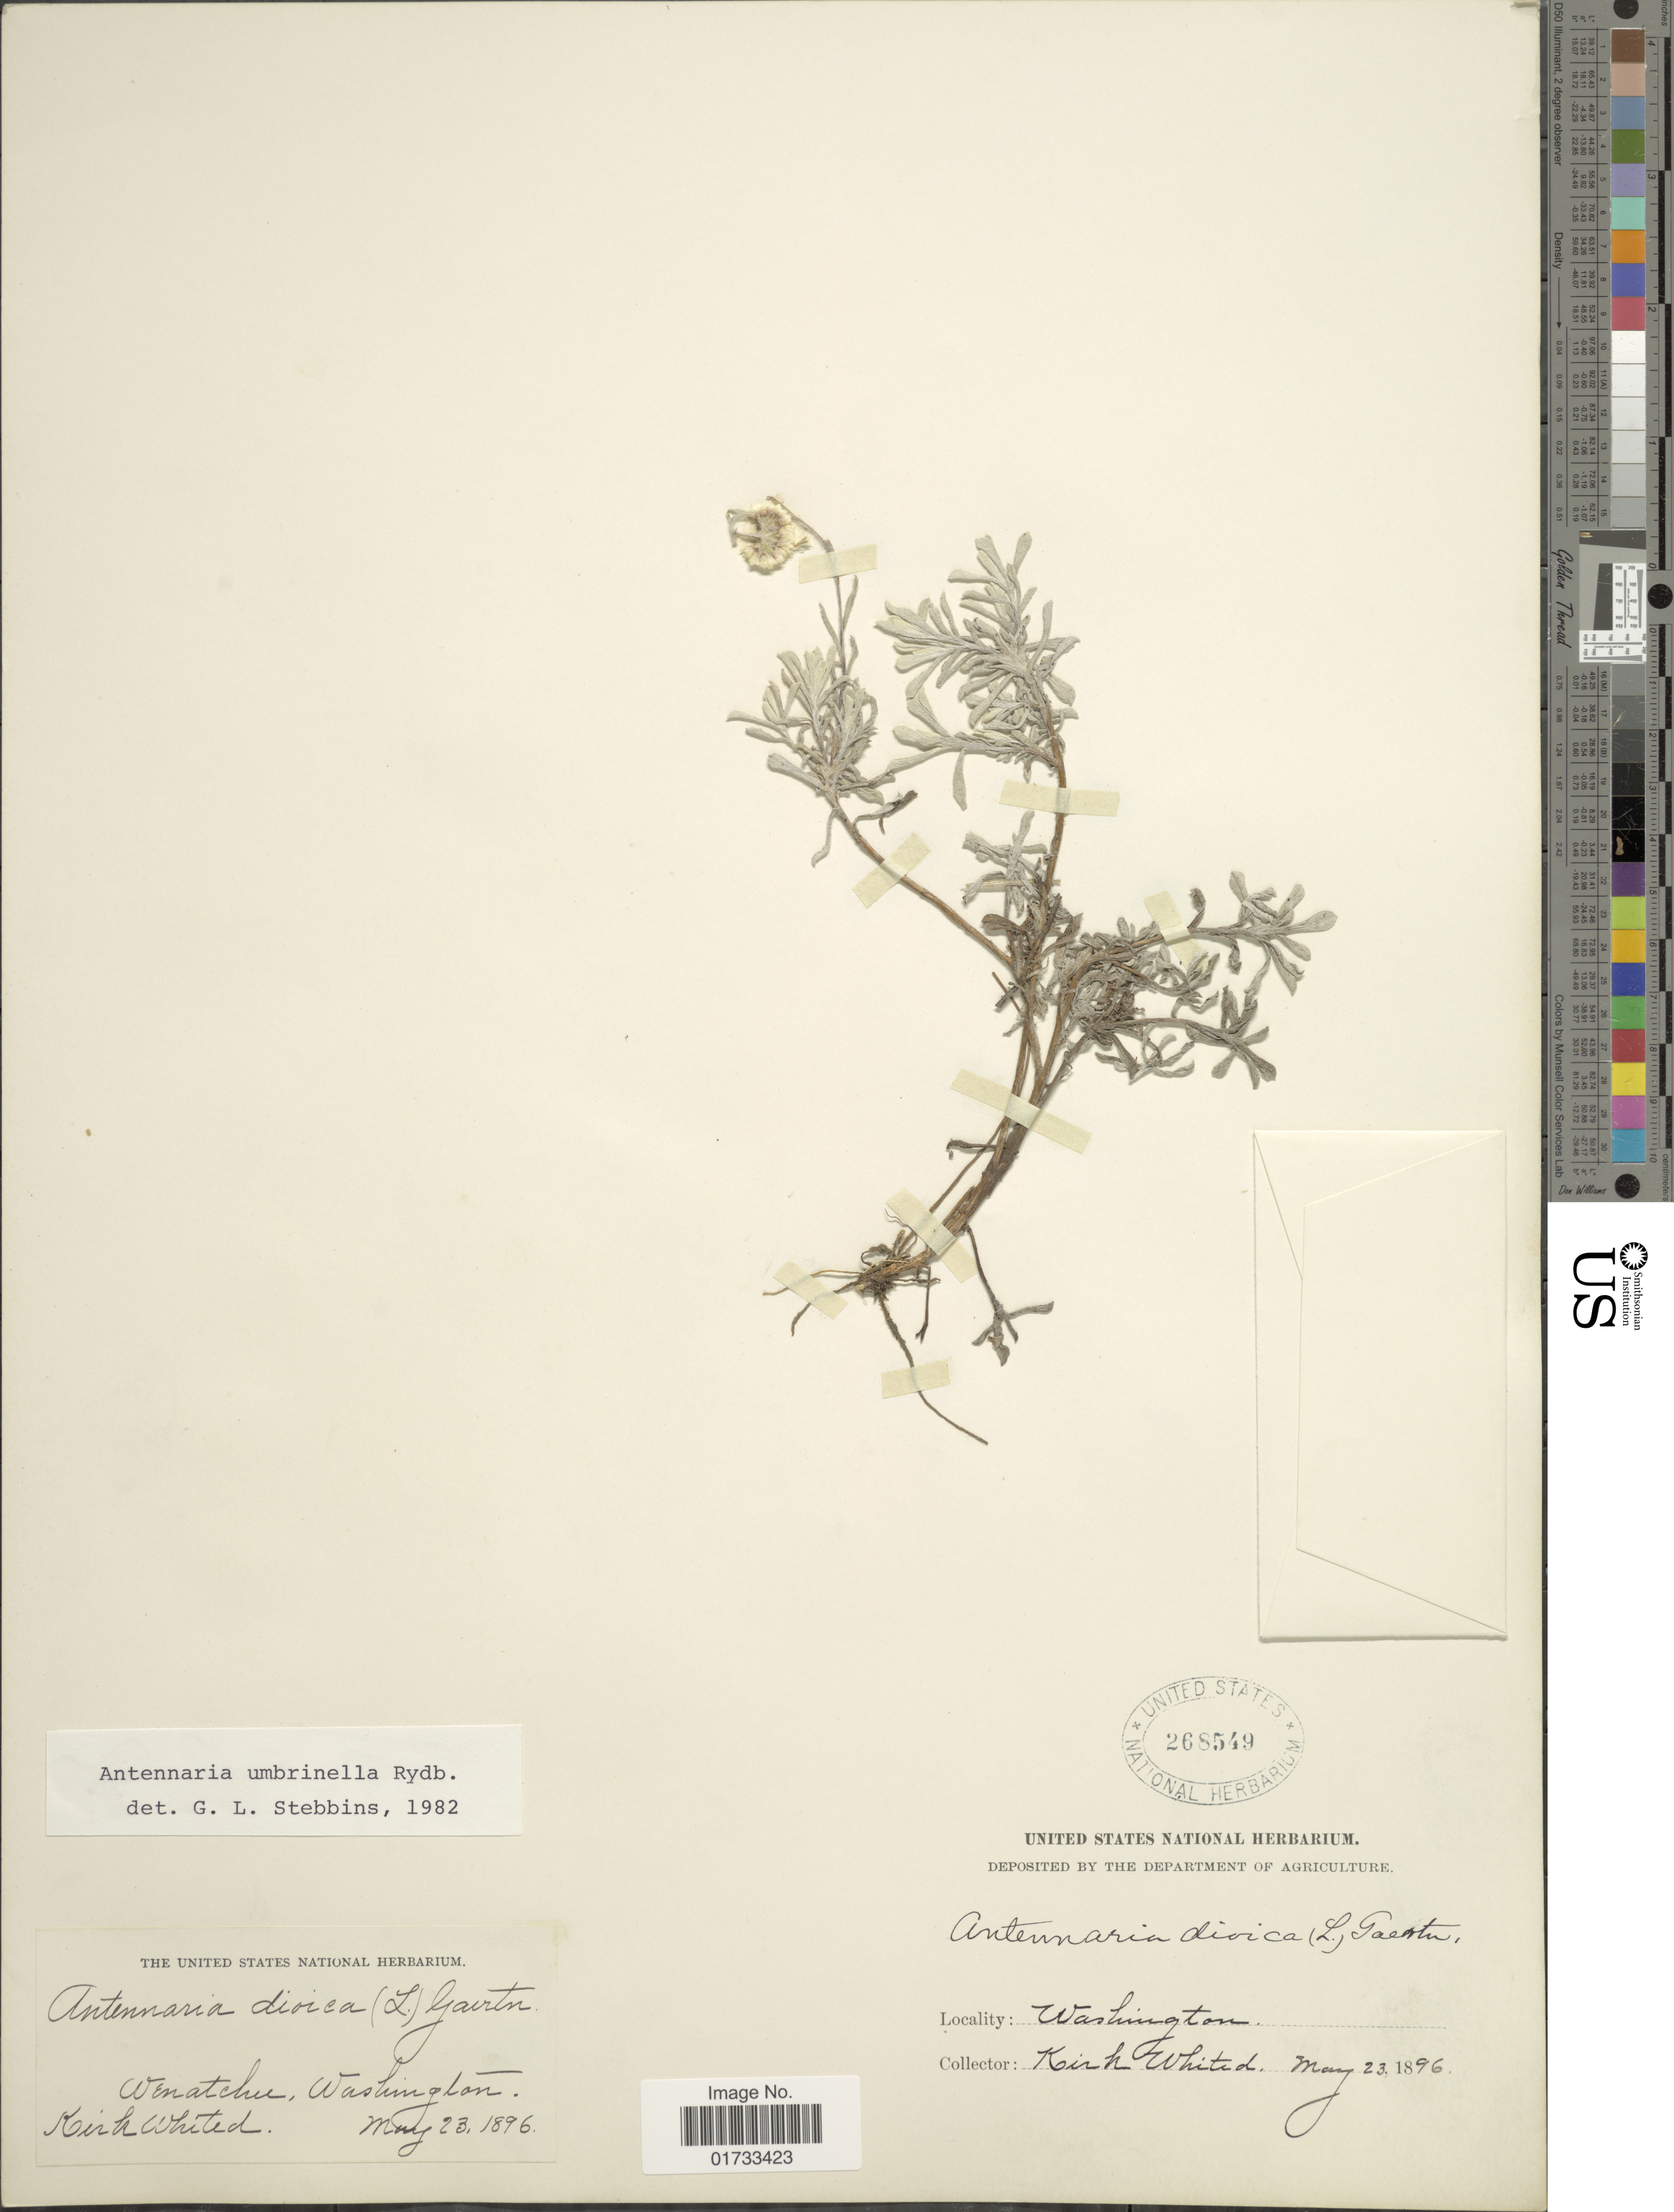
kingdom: Plantae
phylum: Tracheophyta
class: Magnoliopsida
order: Asterales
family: Asteraceae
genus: Antennaria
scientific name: Antennaria umbrinella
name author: Rydb.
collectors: K. Whited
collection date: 1896-05-23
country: United States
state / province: Washington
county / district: Chelan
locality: Wenatchee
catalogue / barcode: US 268549